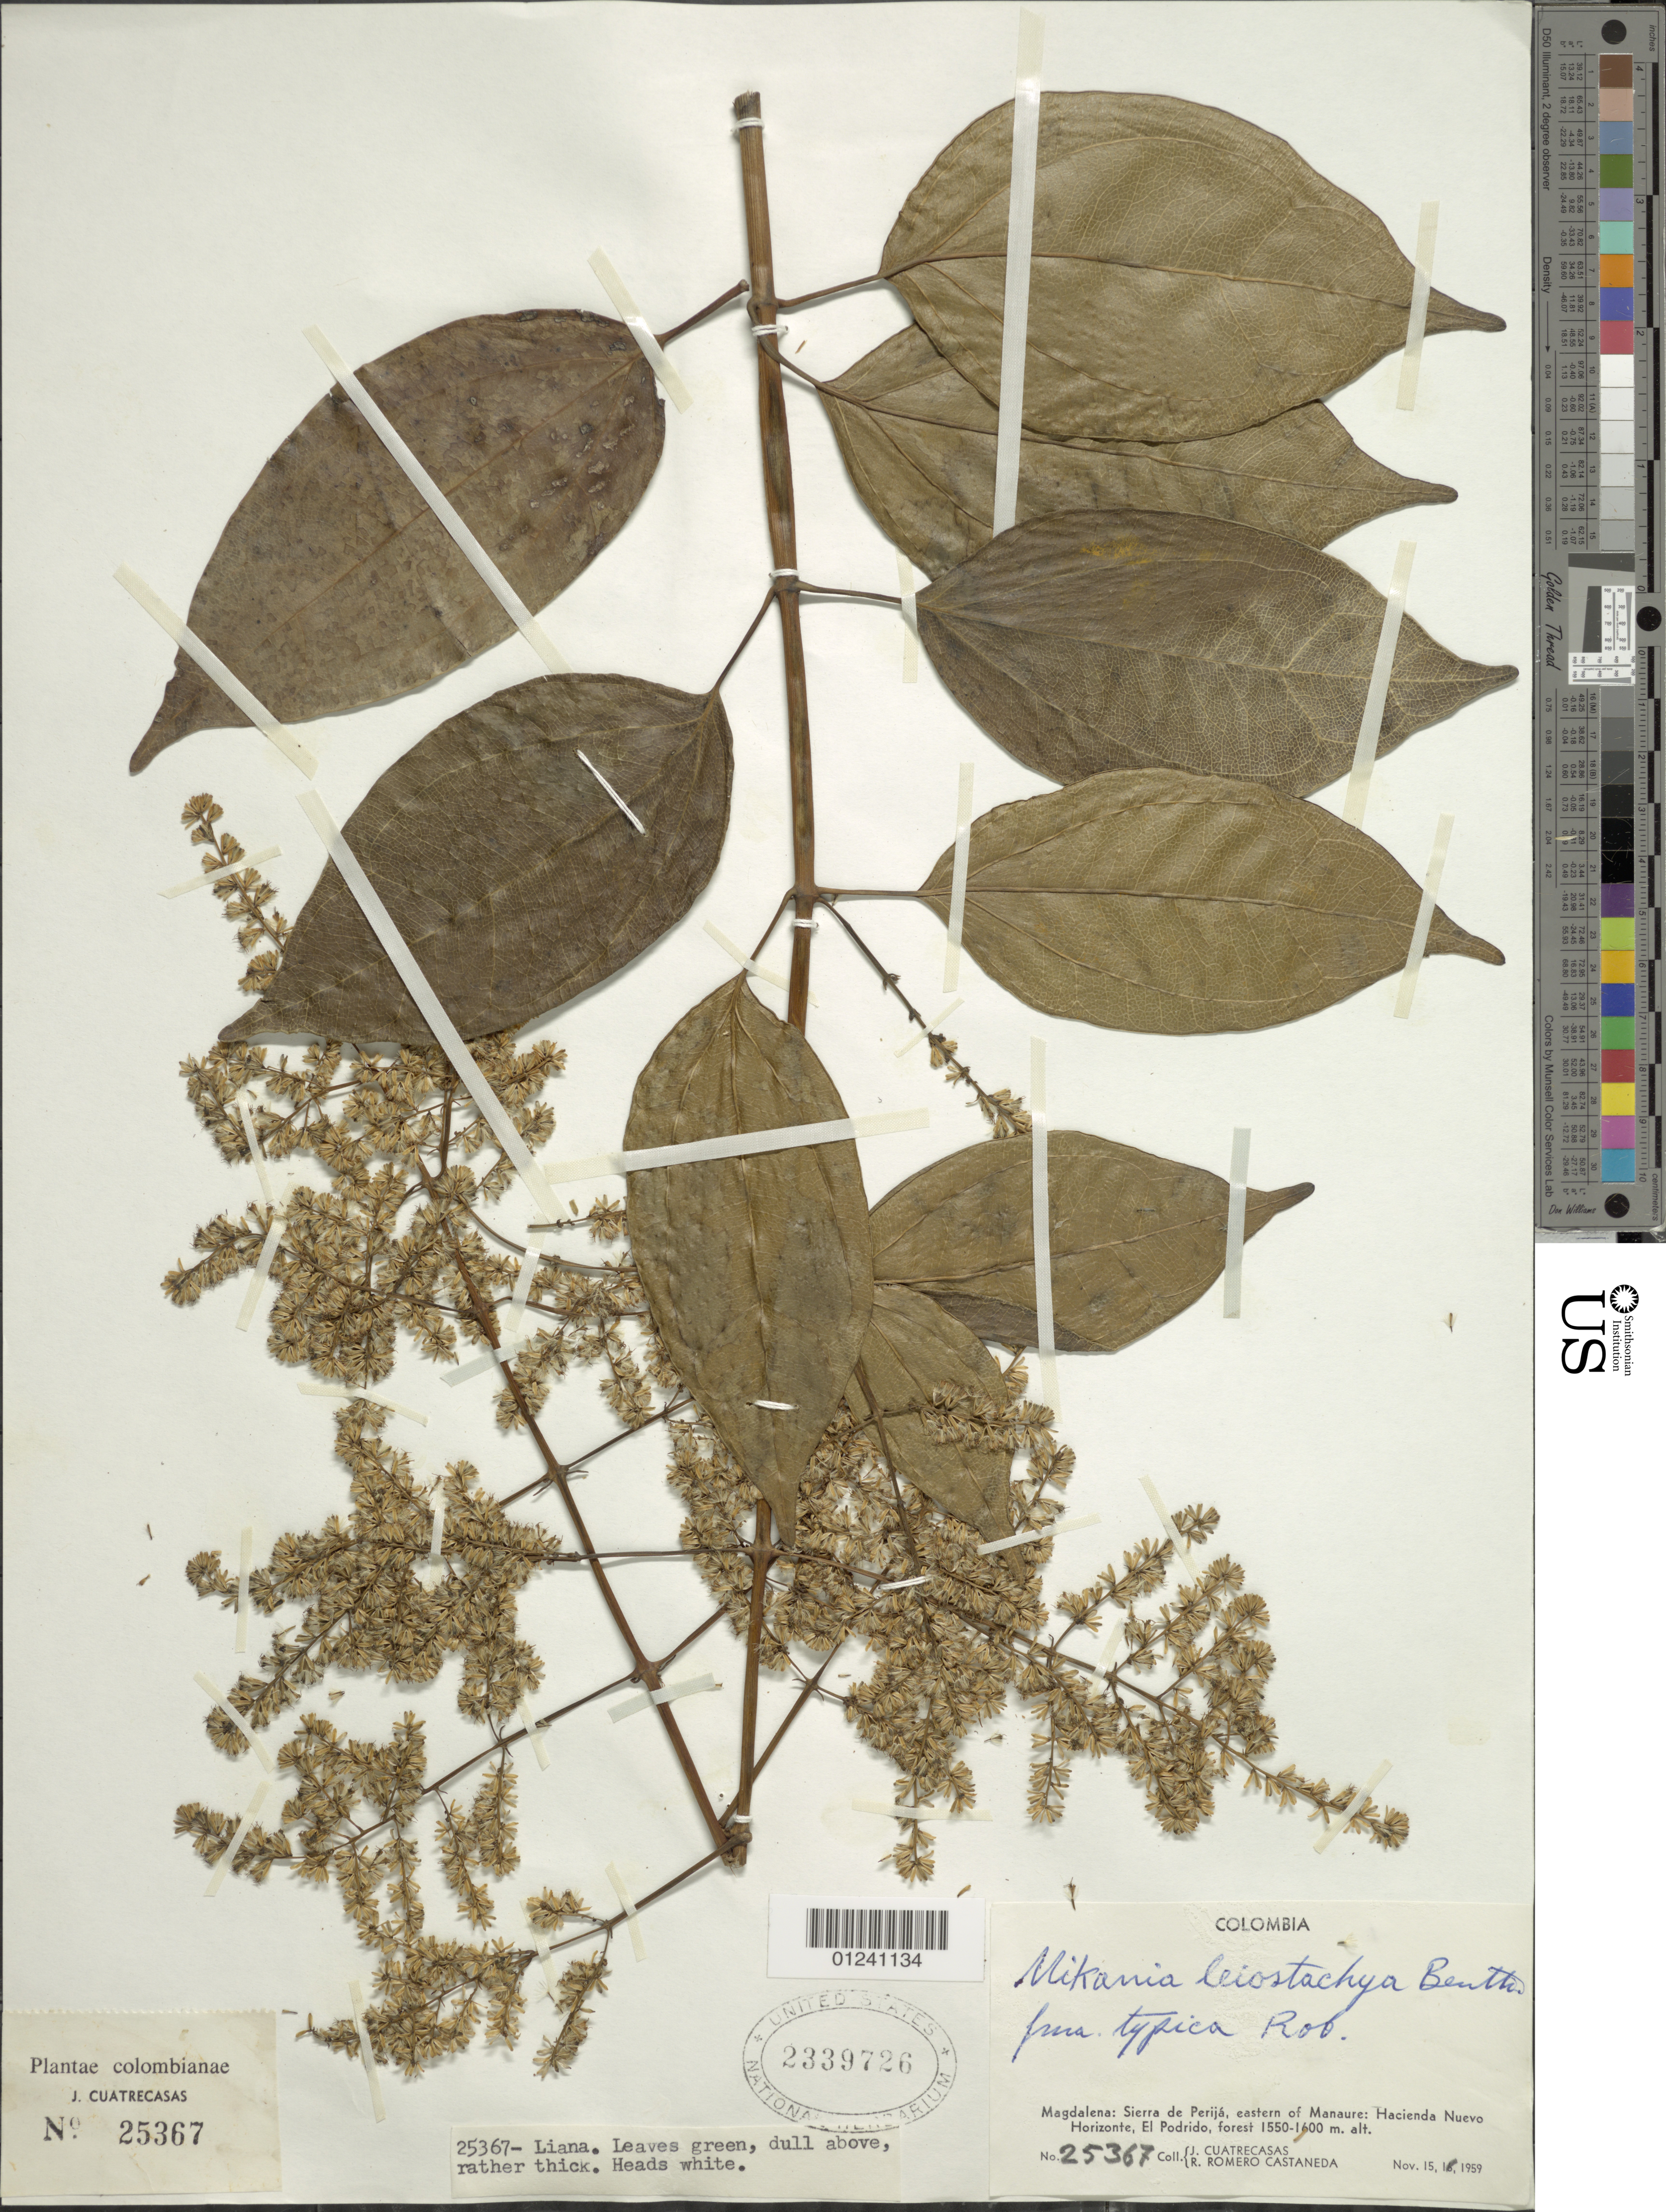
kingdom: Plantae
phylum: Tracheophyta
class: Magnoliopsida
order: Asterales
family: Asteraceae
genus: Mikania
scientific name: Mikania leiostachya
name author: Benth.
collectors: J. Cuatrecasas & R. Romero Castañeda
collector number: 25367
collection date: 1959-11-15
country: Colombia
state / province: Magdalena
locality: Sierra de Perija, E of Manaure: Hacienda Nuevo Horizonte, El Podrido.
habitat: forest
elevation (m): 1550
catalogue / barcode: US 2339726